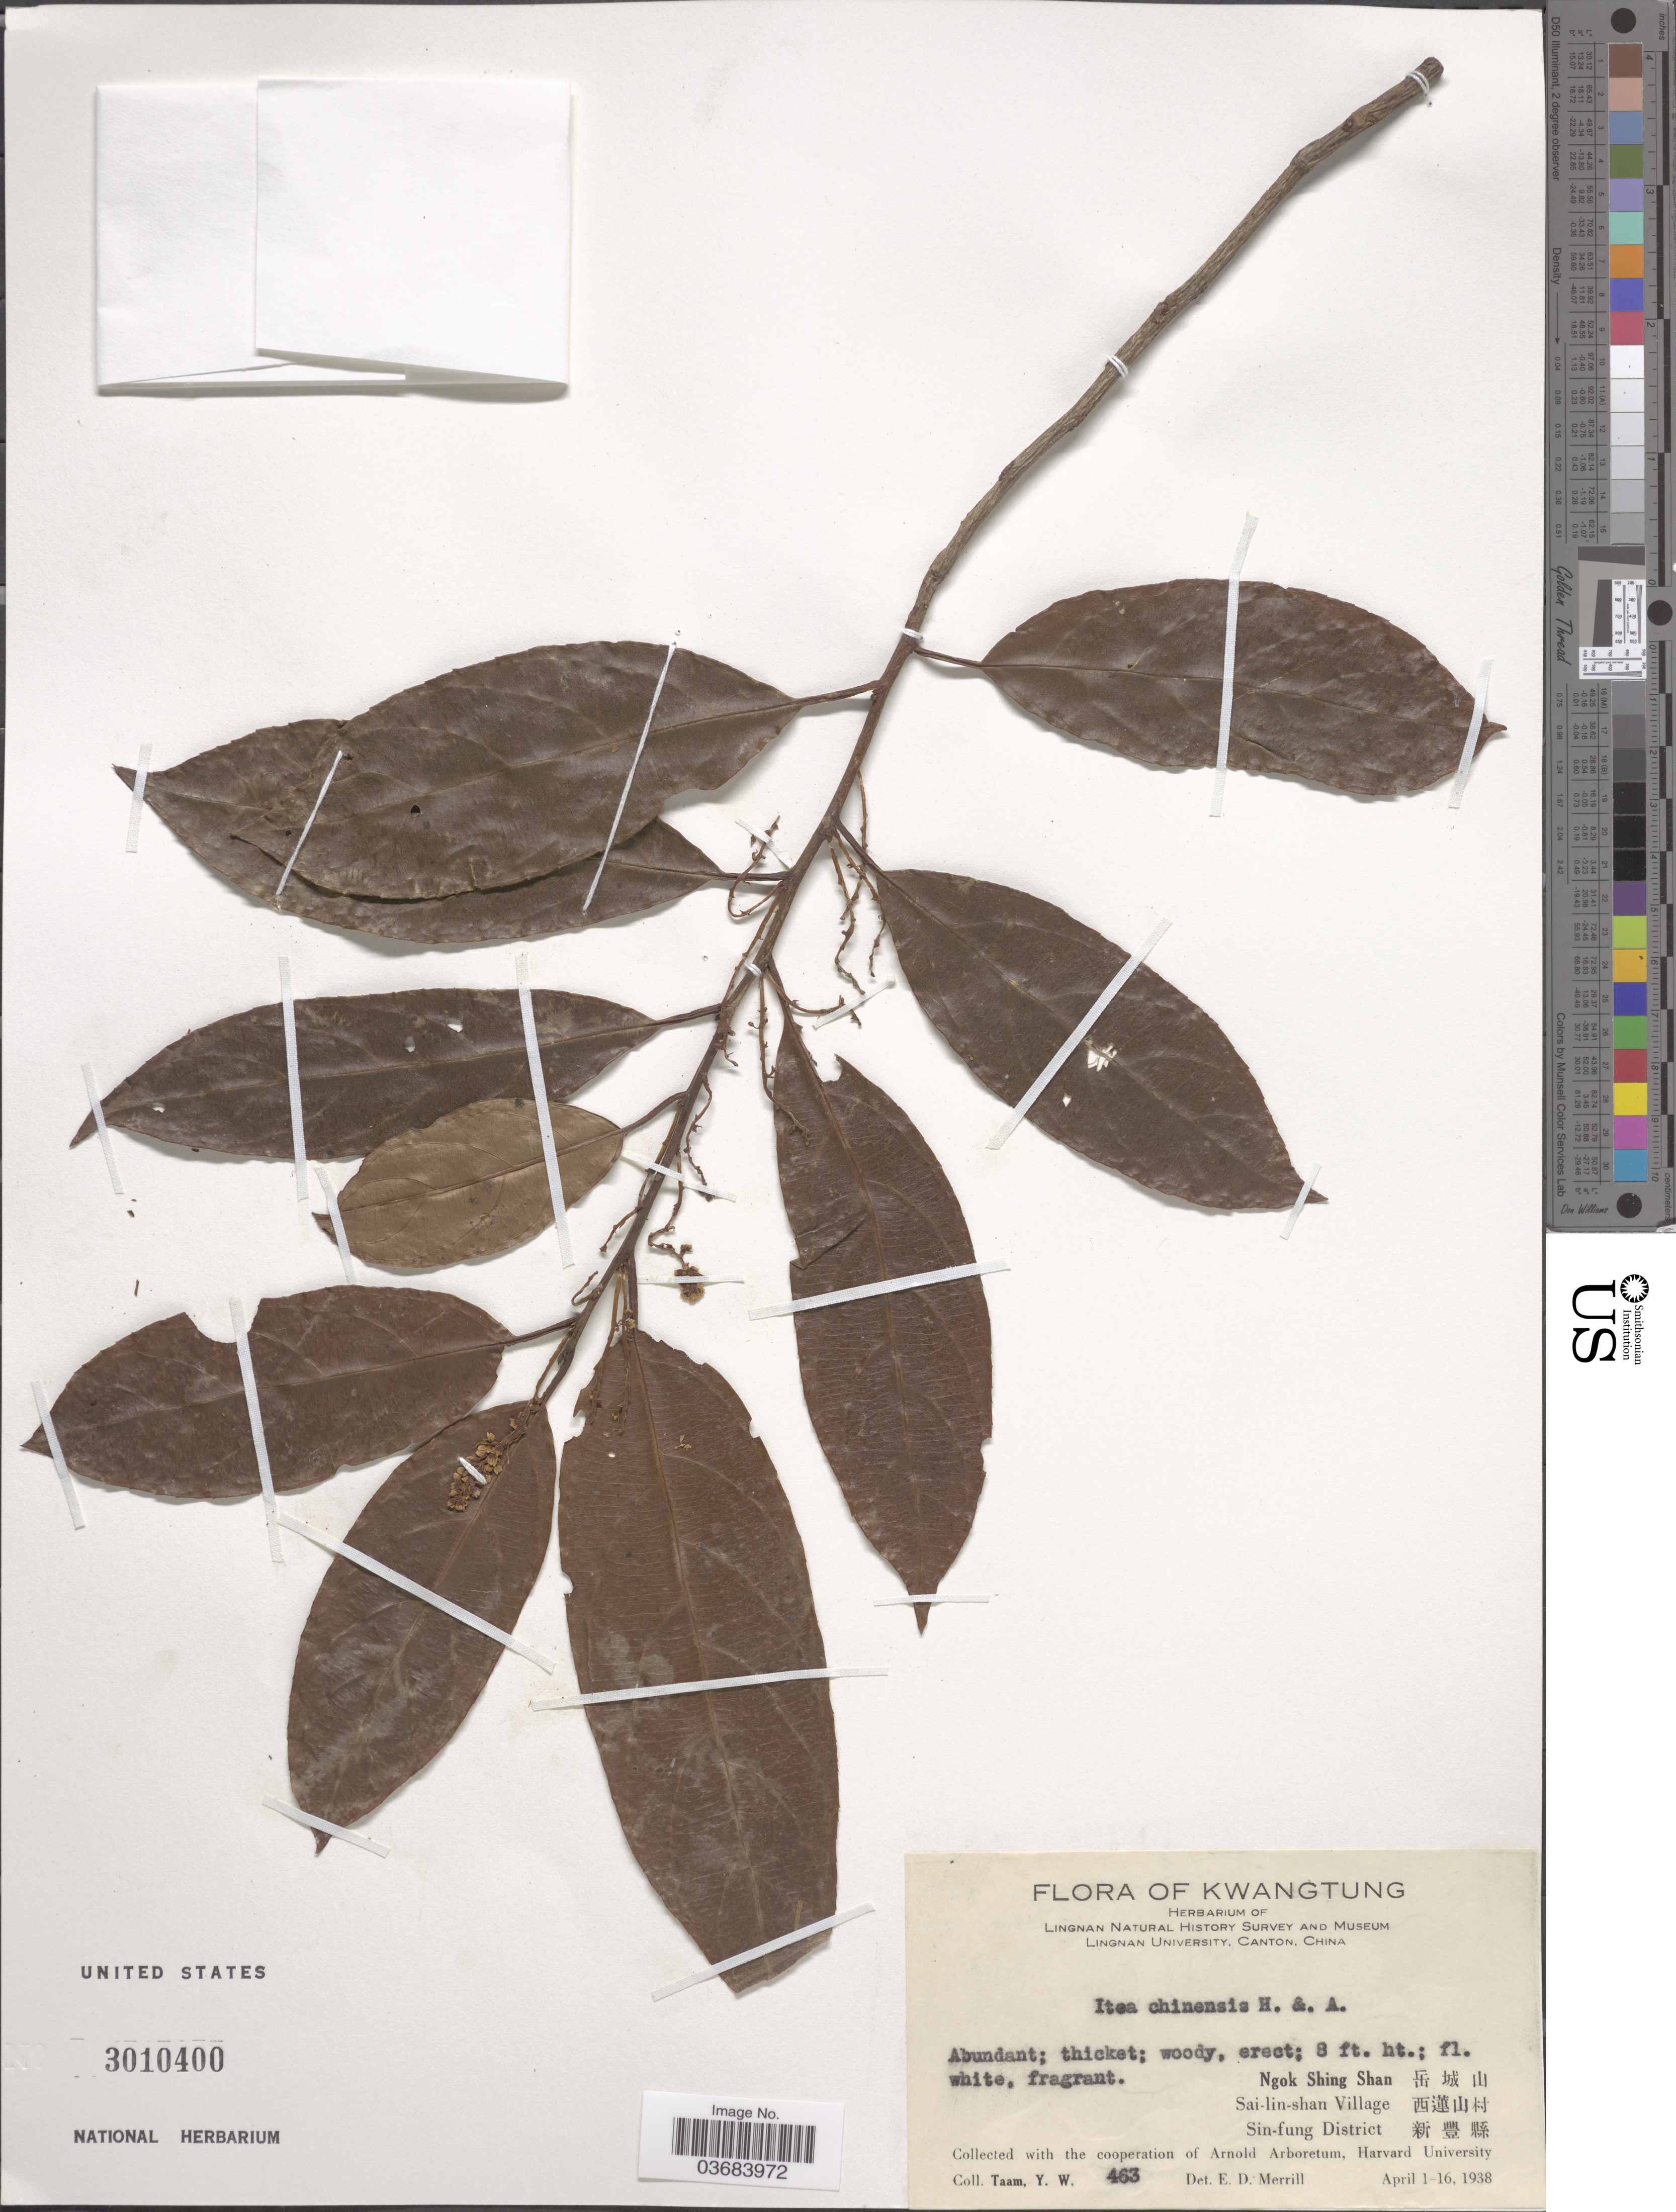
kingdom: Plantae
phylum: Tracheophyta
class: Magnoliopsida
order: Saxifragales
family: Iteaceae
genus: Itea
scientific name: Itea chinensis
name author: W. Hook. & H.J. Arn.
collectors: Y. W. Taam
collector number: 463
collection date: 1938-04-01/1938-04-16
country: China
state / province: Guangdong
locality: Kwangtung. Lingnan Natural History Survey. Ngok Shing Shan X. Sai-lin-shan Village X. Sin-fung District X.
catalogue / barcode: US 3010400